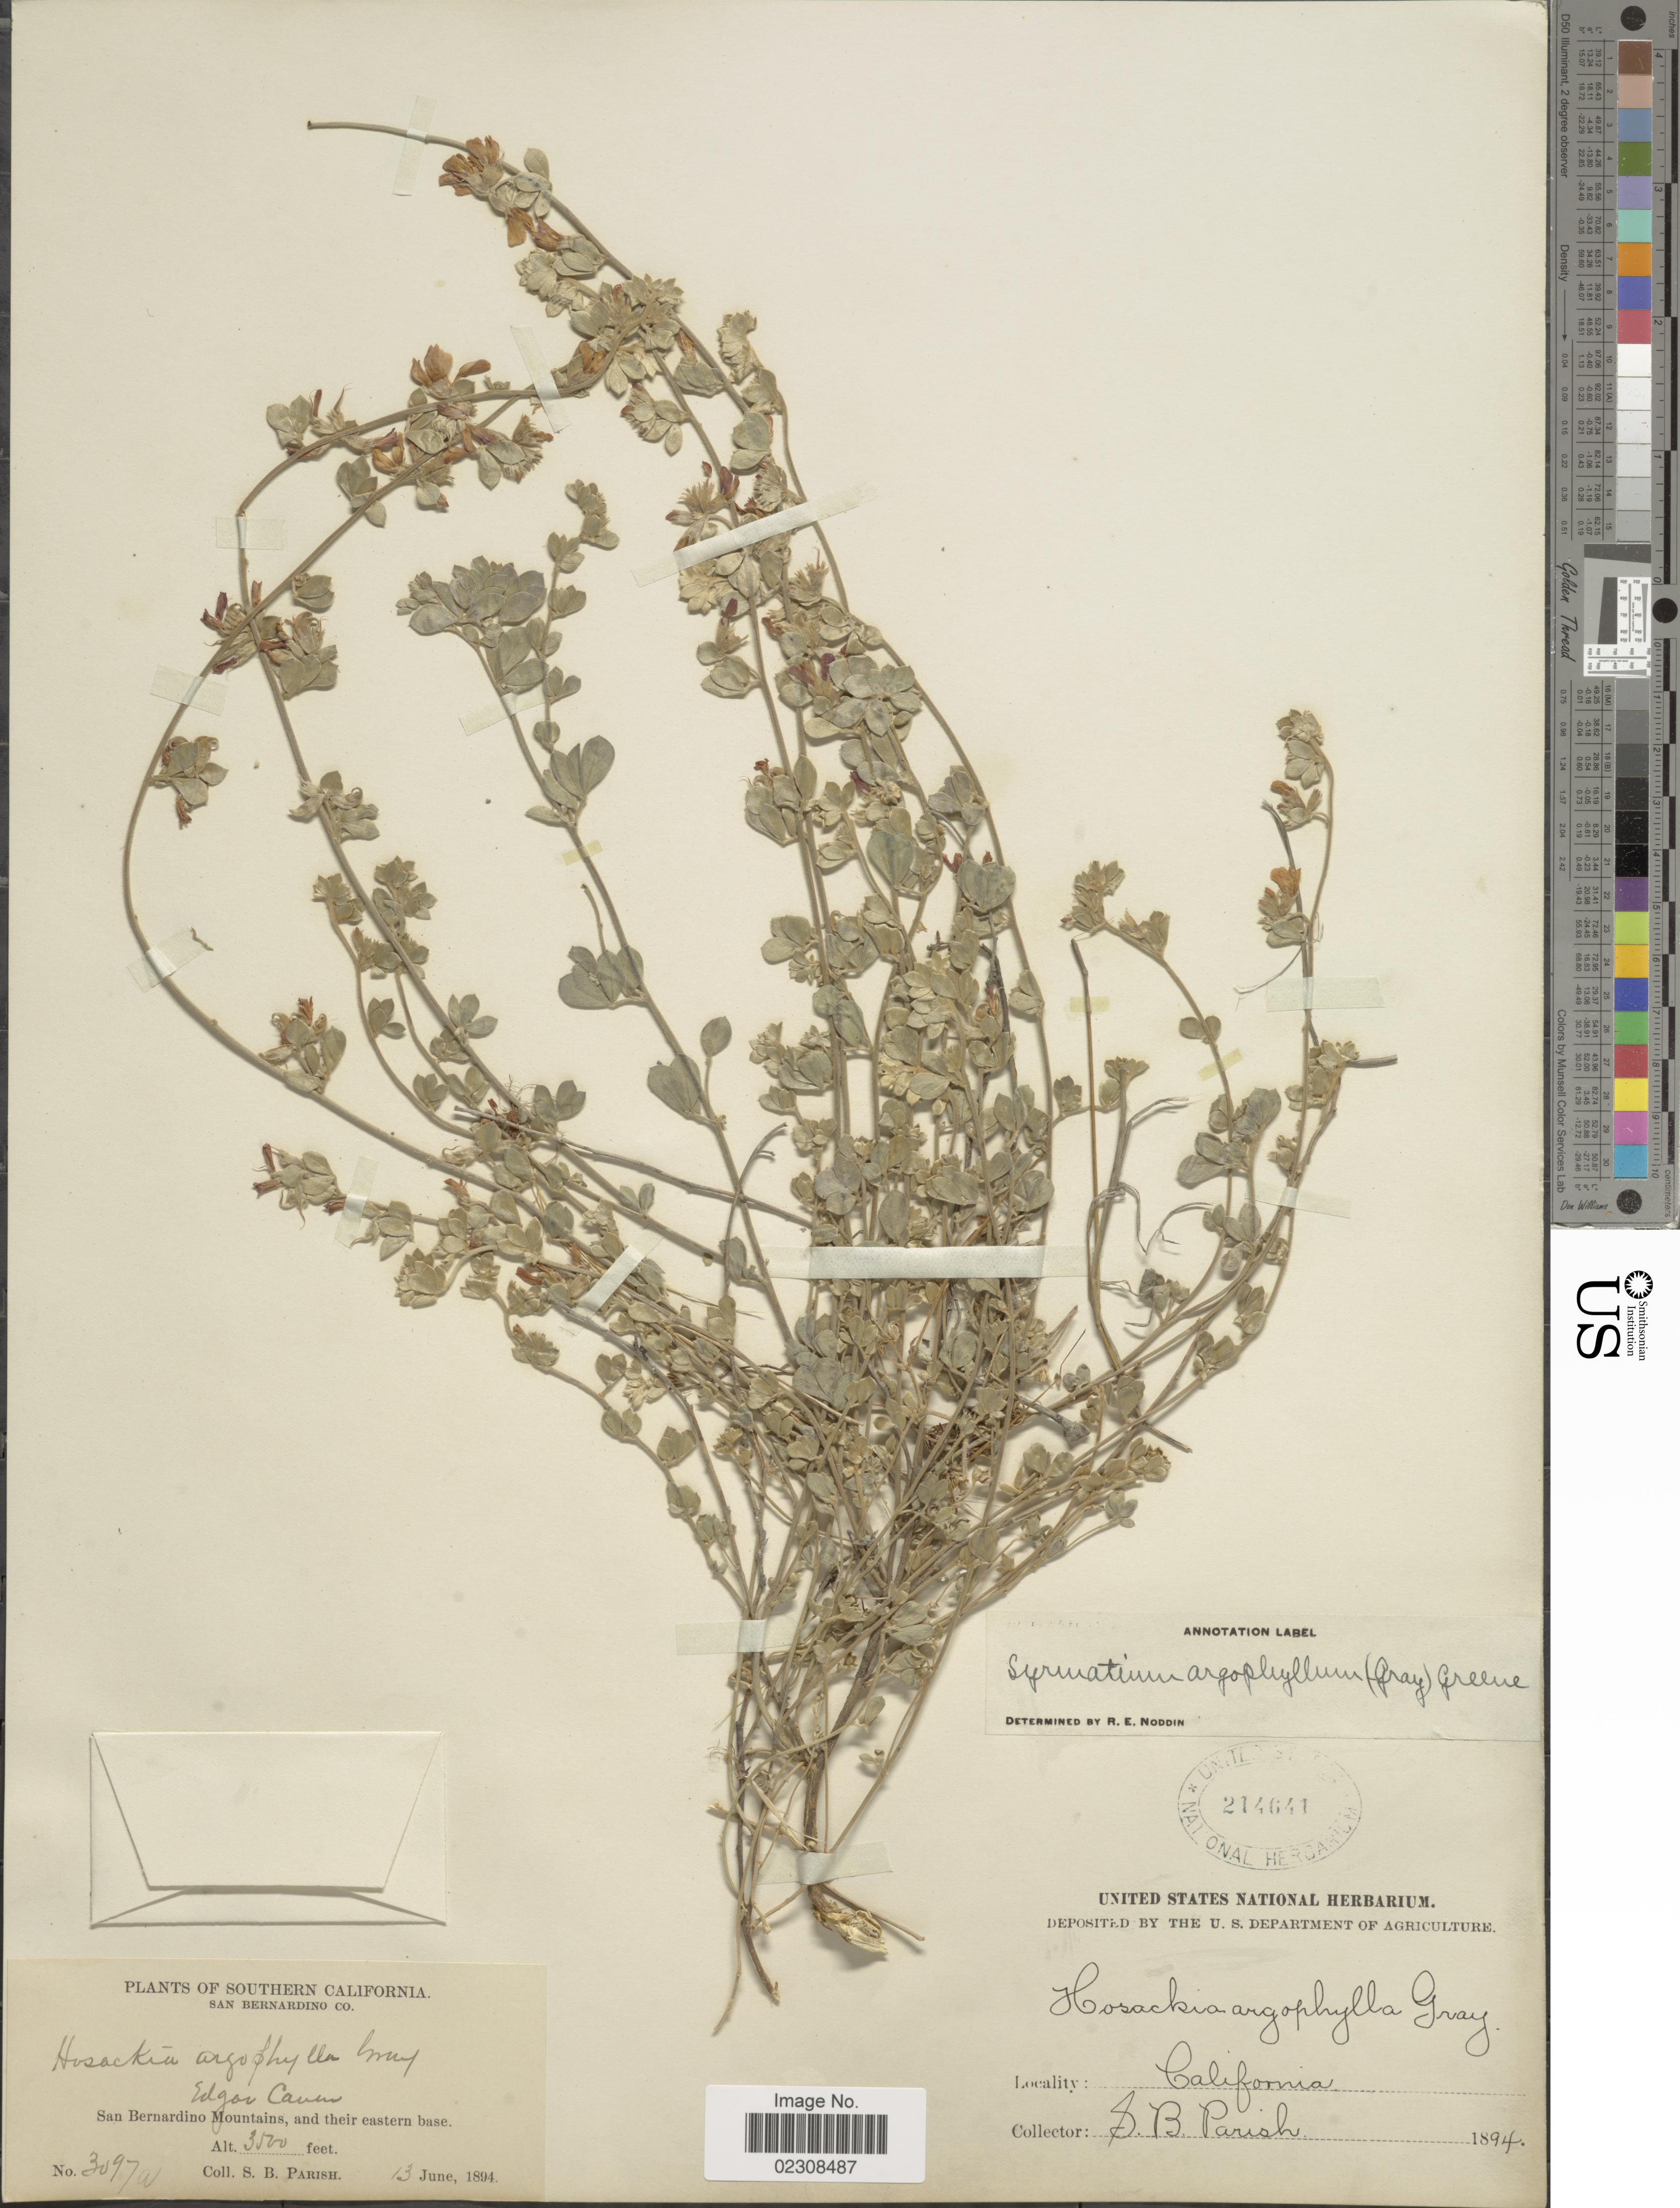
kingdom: Plantae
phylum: Tracheophyta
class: Magnoliopsida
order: Fabales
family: Fabaceae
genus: Syrmatium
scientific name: Syrmatium argophyllum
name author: (A. Gray) Greene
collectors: S. B. Parish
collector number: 3097a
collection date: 1894-06-13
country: United States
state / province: California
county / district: San Bernardino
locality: Southern California, San Bernardino Co, Edgar Canon, San Bernardino Mountains, and their eastern base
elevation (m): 1067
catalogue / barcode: US 214641